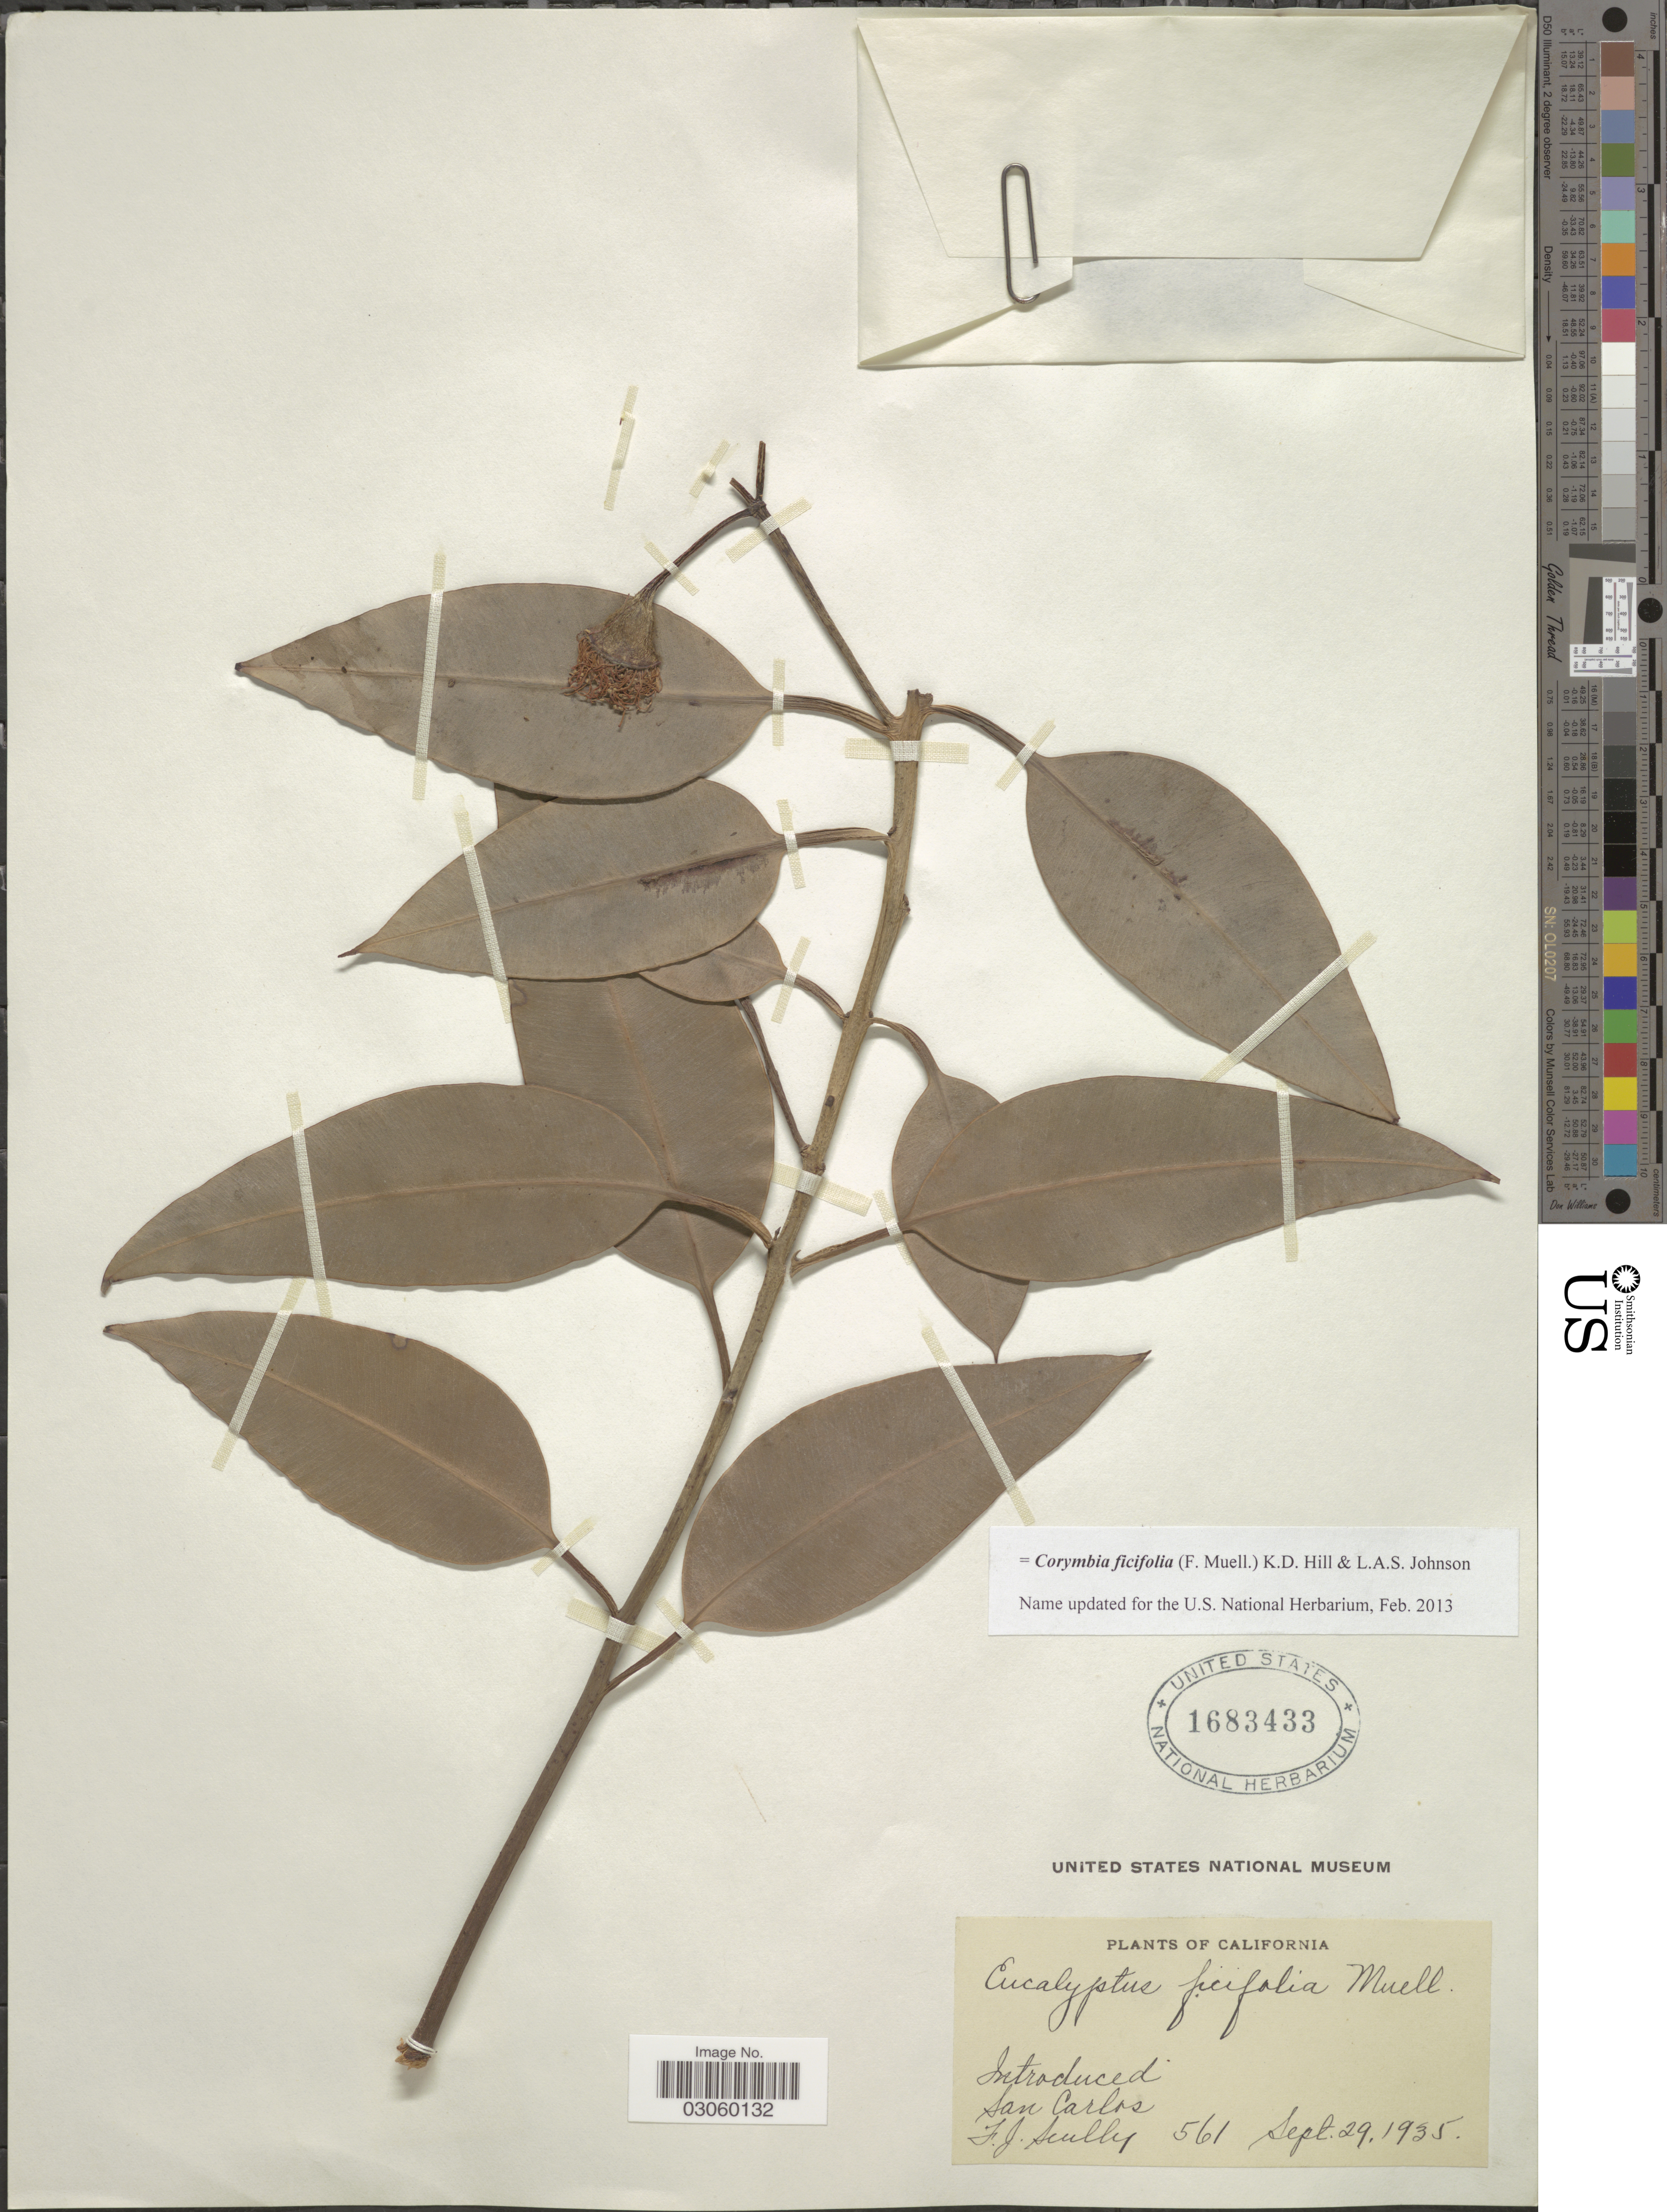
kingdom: Plantae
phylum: Tracheophyta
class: Magnoliopsida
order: Myrtales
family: Myrtaceae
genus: Corymbia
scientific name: Corymbia ficifolia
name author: (F. Muell.) K.D. Hill & L.A.S. Johnson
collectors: F. Scully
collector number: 561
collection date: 1935-09-29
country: United States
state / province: California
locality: San Carlos.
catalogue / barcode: US 1683433